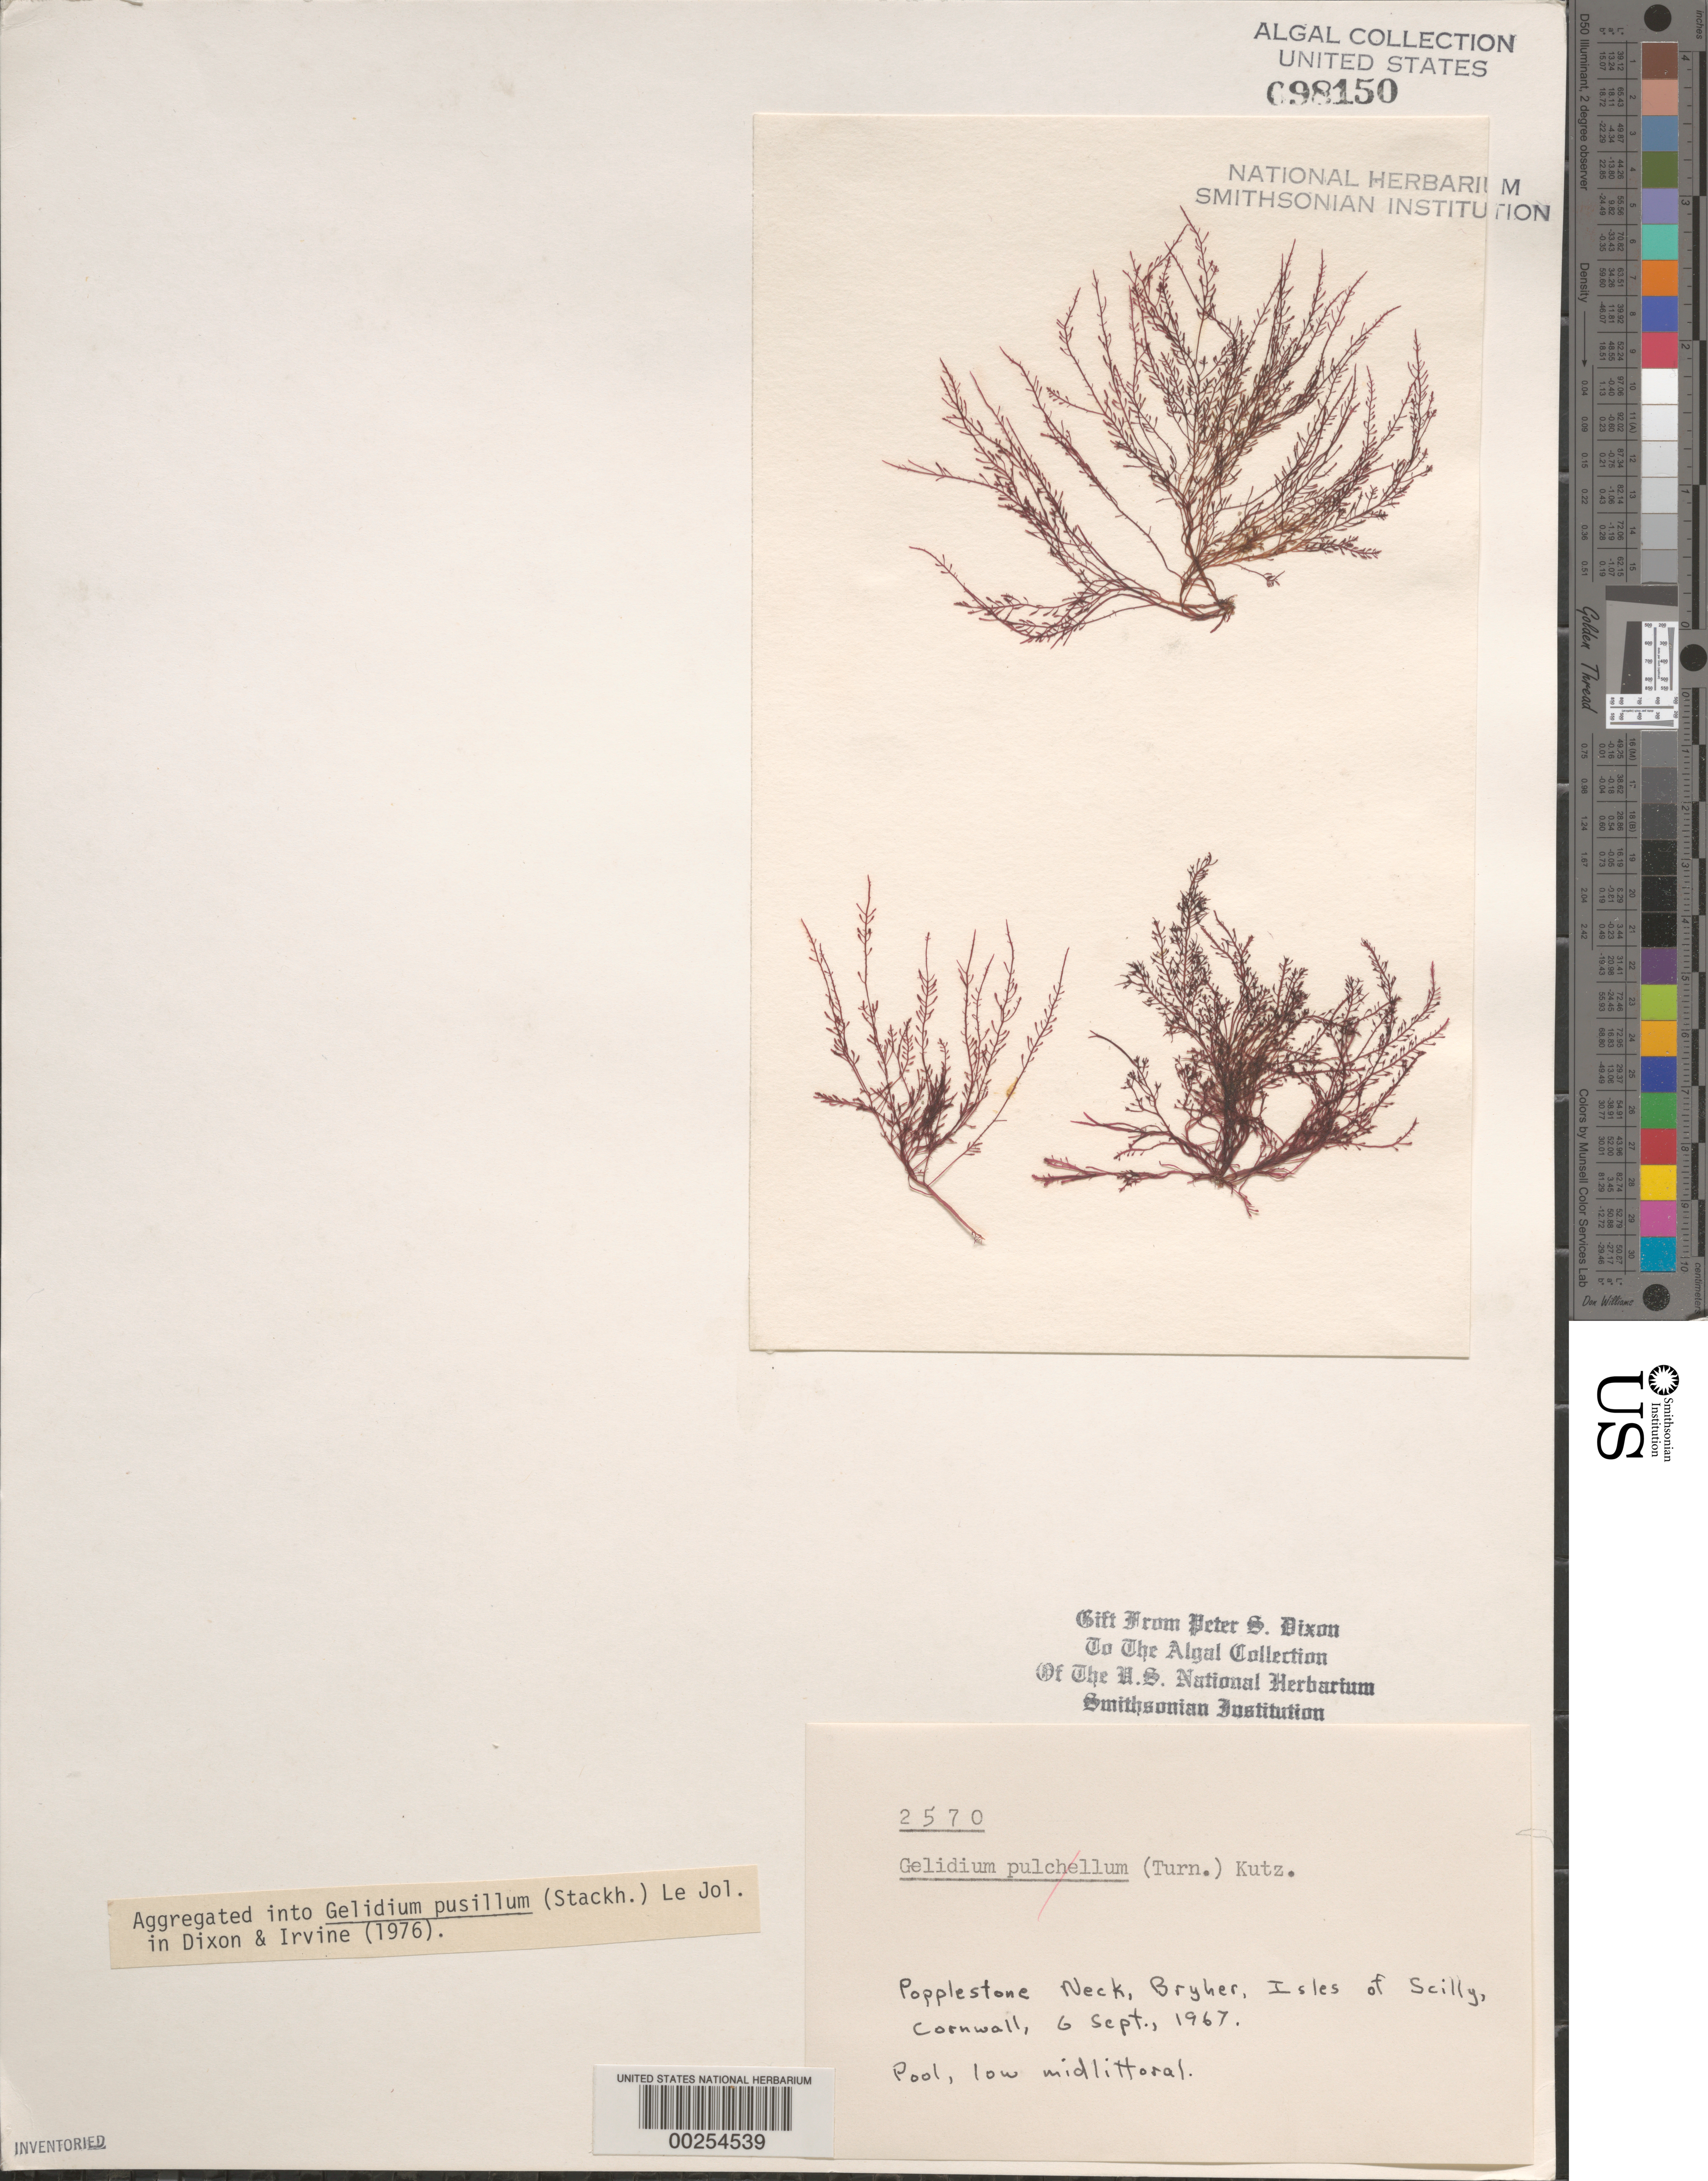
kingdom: Plantae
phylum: Rhodophyta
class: Florideophyceae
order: Gelidiales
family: Gelidiaceae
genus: Gelidium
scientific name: Gelidium pusillum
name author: (Stackh.) Le Jol.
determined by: Dixon, P. S.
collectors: P. S. Dixon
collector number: PSD 2570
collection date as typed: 06 Sep 1967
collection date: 1967-09-06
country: United Kingdom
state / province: England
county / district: Council of the Isles of Scilly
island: Bryher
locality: Popplestone Neck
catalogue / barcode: US 98150